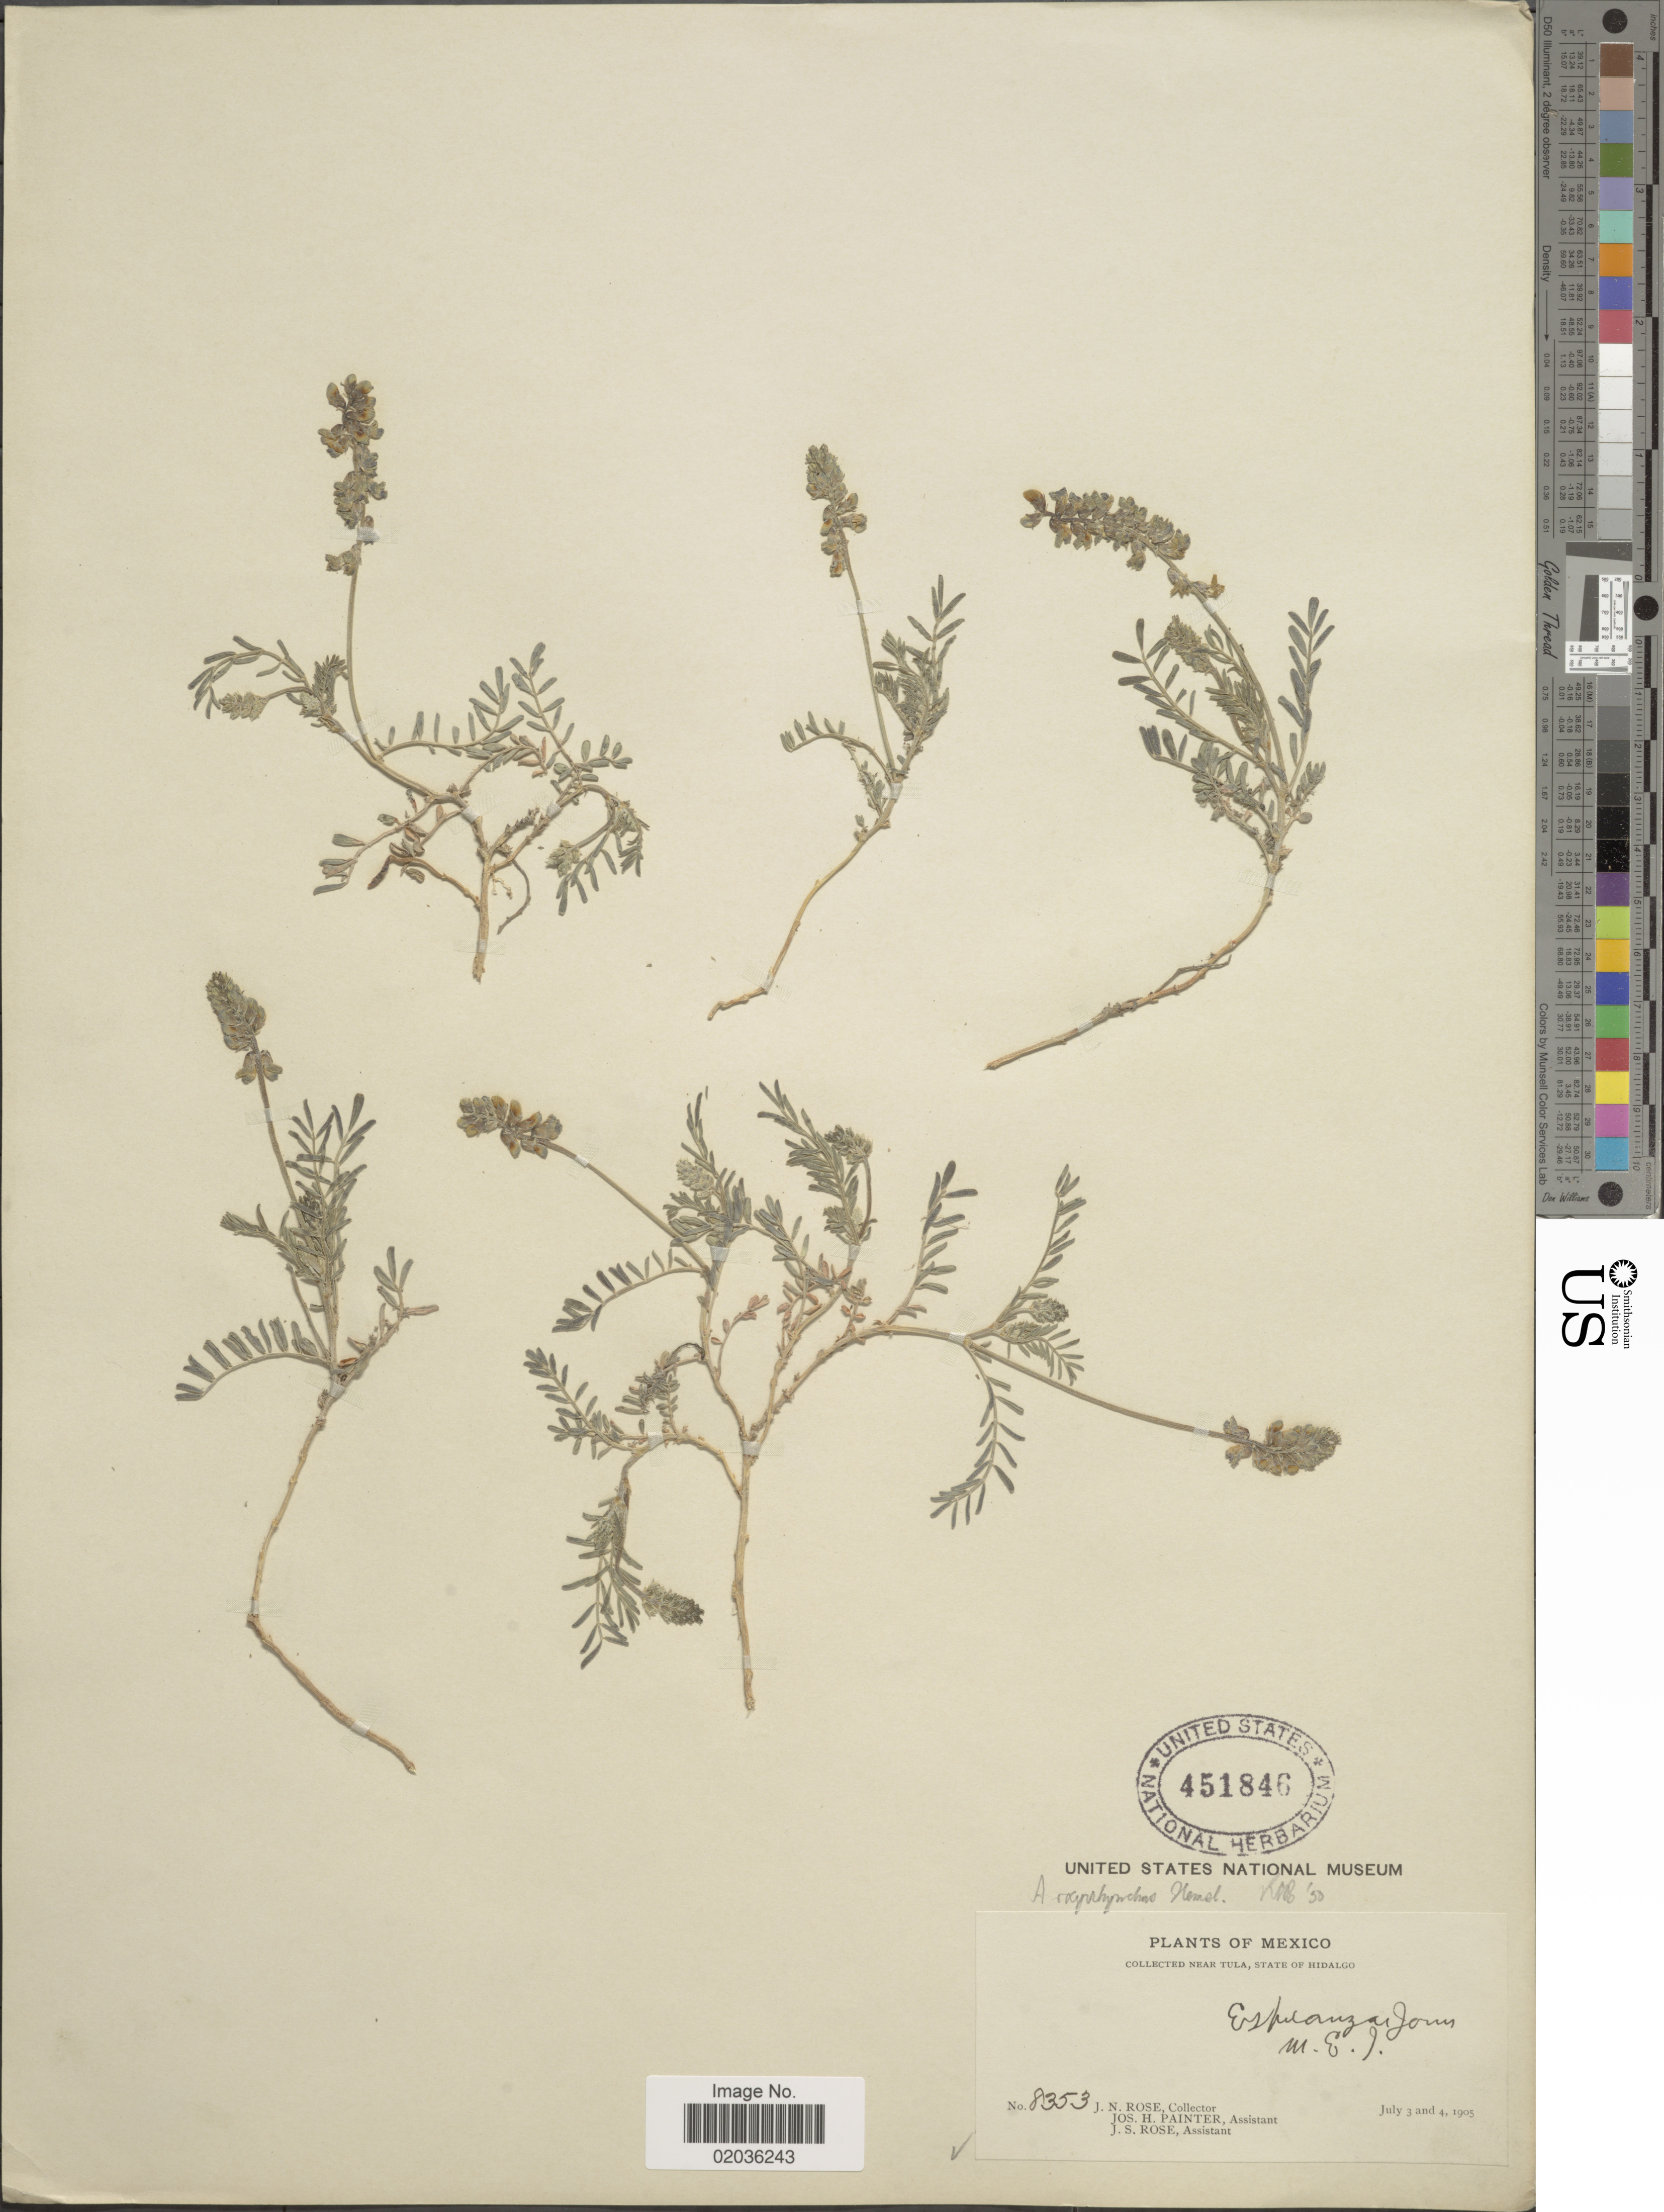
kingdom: Plantae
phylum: Tracheophyta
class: Magnoliopsida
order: Fabales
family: Fabaceae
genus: Astragalus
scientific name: Astragalus oxyrhynchus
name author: Hemsl.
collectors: J. N. Rose, J. H. Painter & J. S. Rose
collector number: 8353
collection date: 1905-07-03/1905-07-04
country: Mexico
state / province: Hidalgo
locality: Near Tula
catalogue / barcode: US 451846